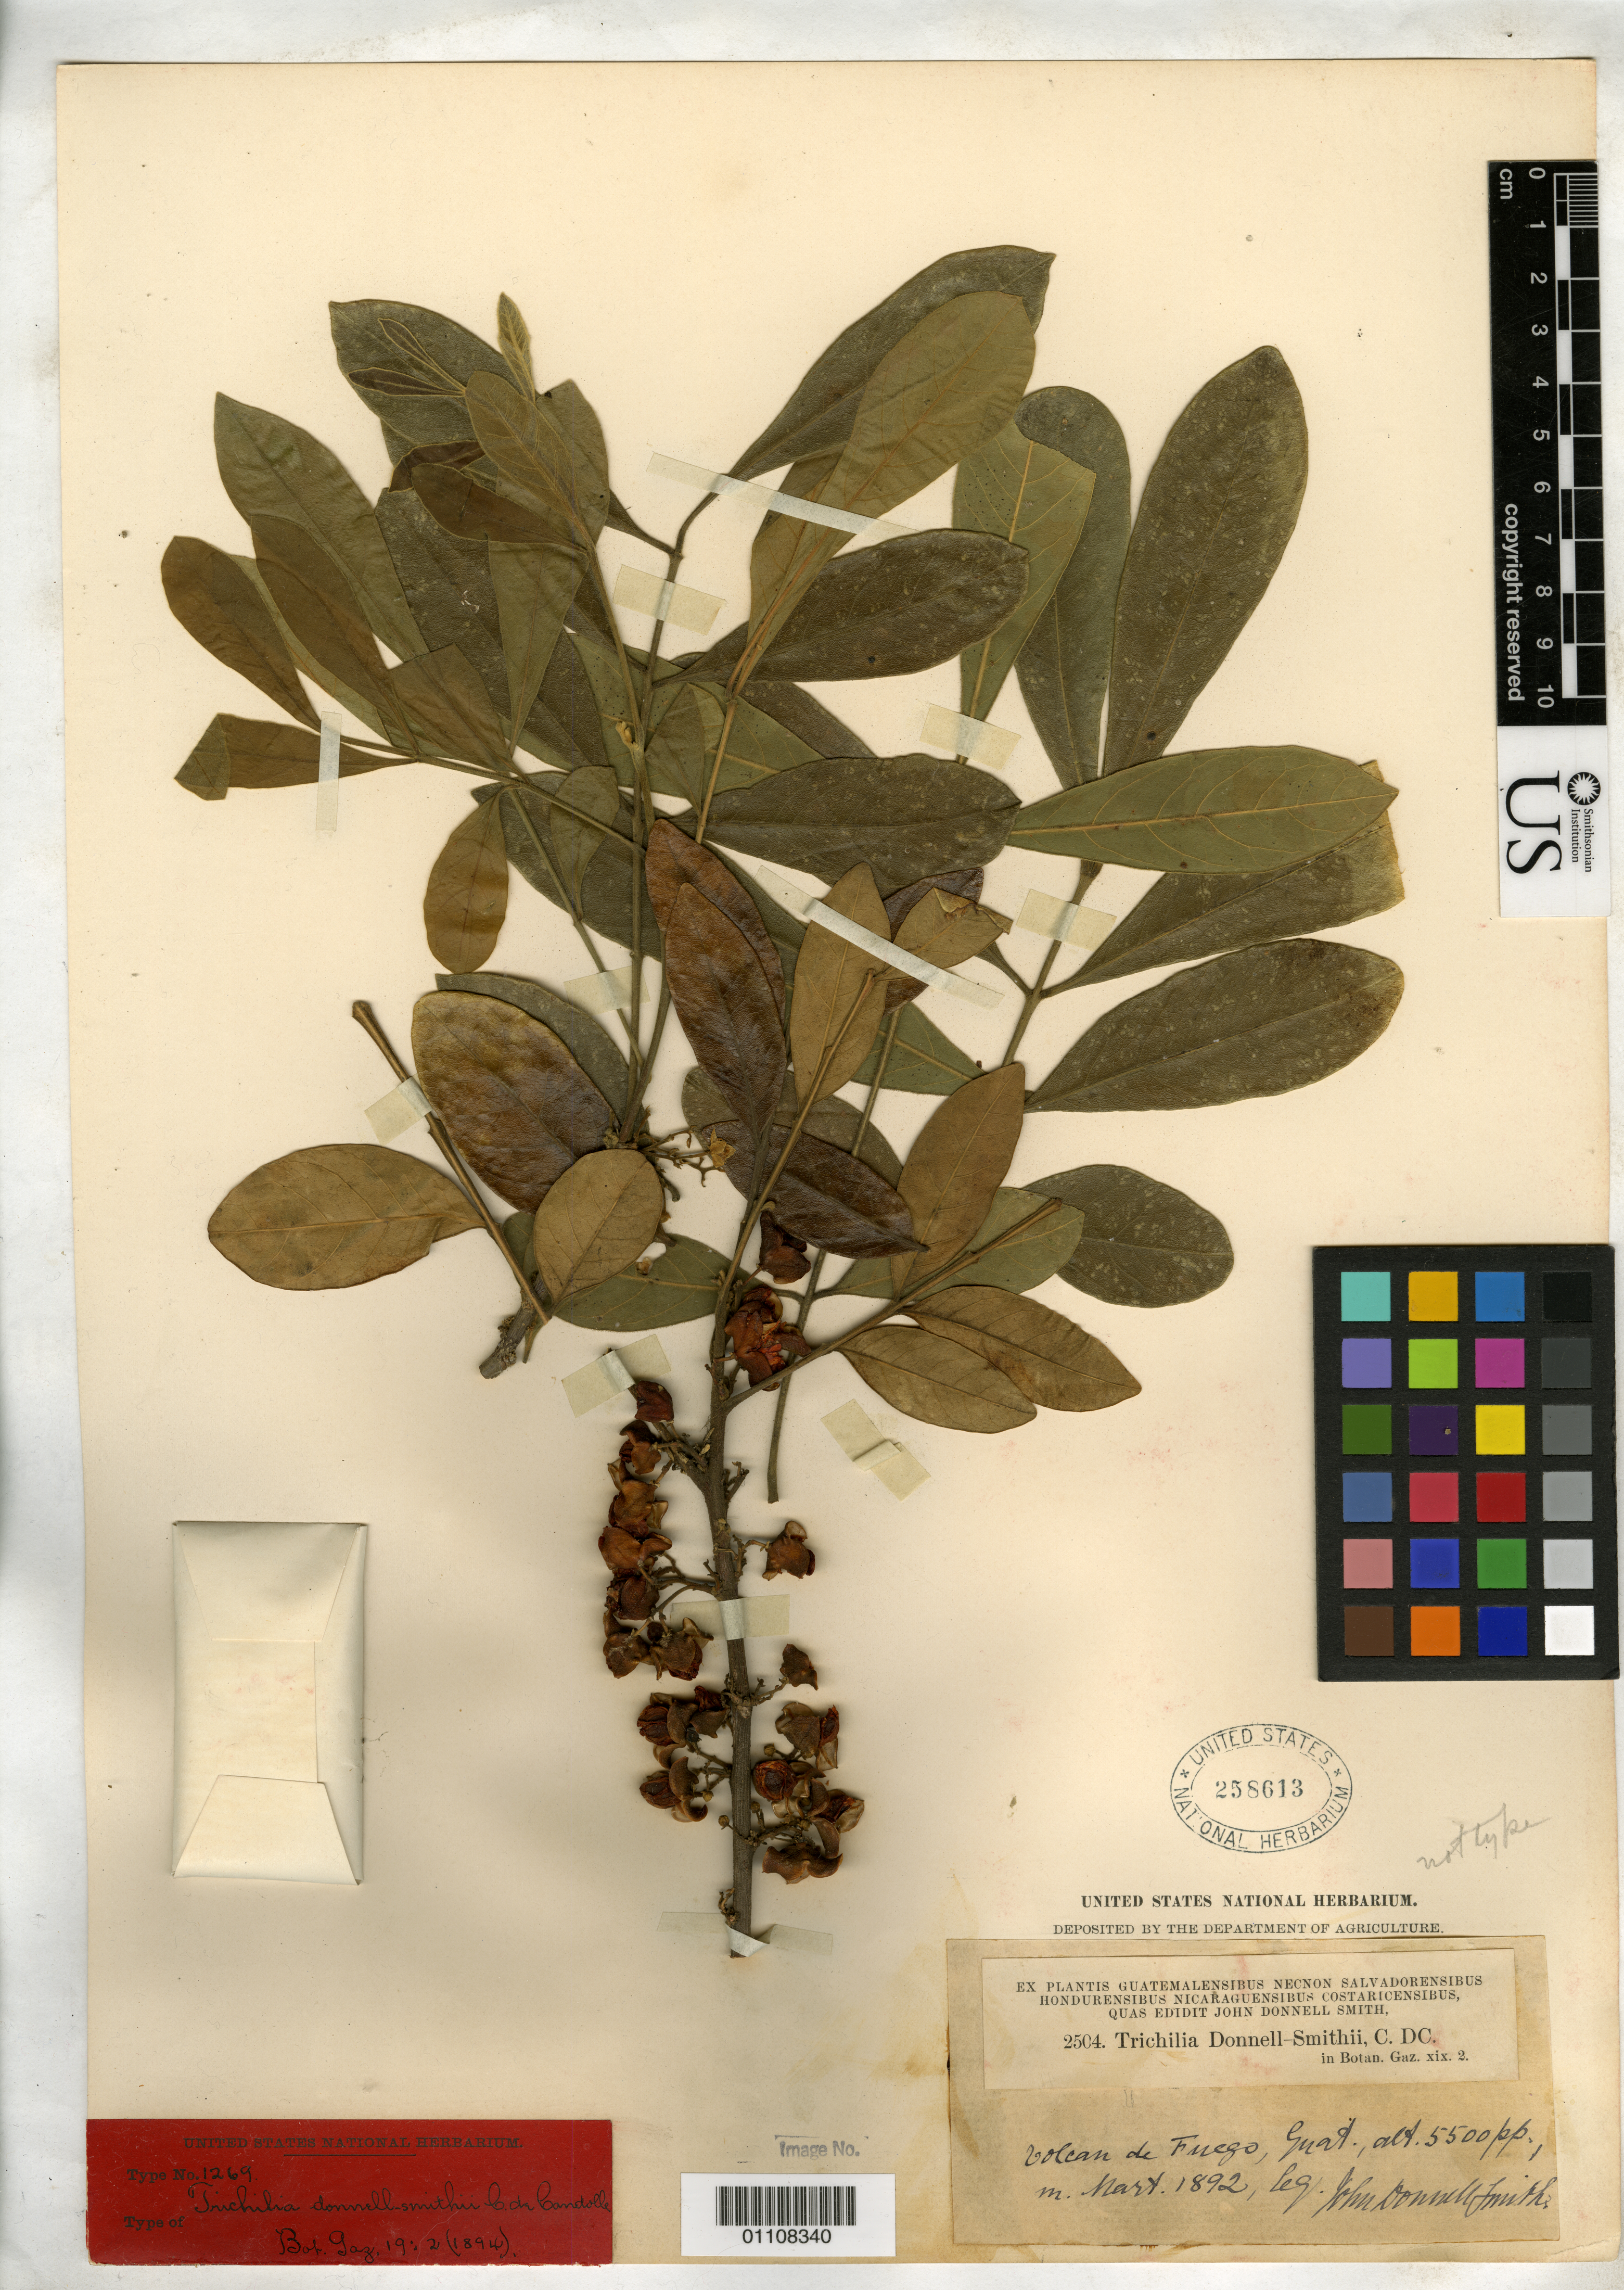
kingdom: Plantae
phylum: Tracheophyta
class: Magnoliopsida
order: Sapindales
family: Meliaceae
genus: Trichilia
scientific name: Trichilia donnell-smithii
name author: C. DC.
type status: Syntype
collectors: J. Donnell Smith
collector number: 2504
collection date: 1892-03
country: Guatemala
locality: Volcan de Fuego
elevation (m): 1676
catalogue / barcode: US 258613